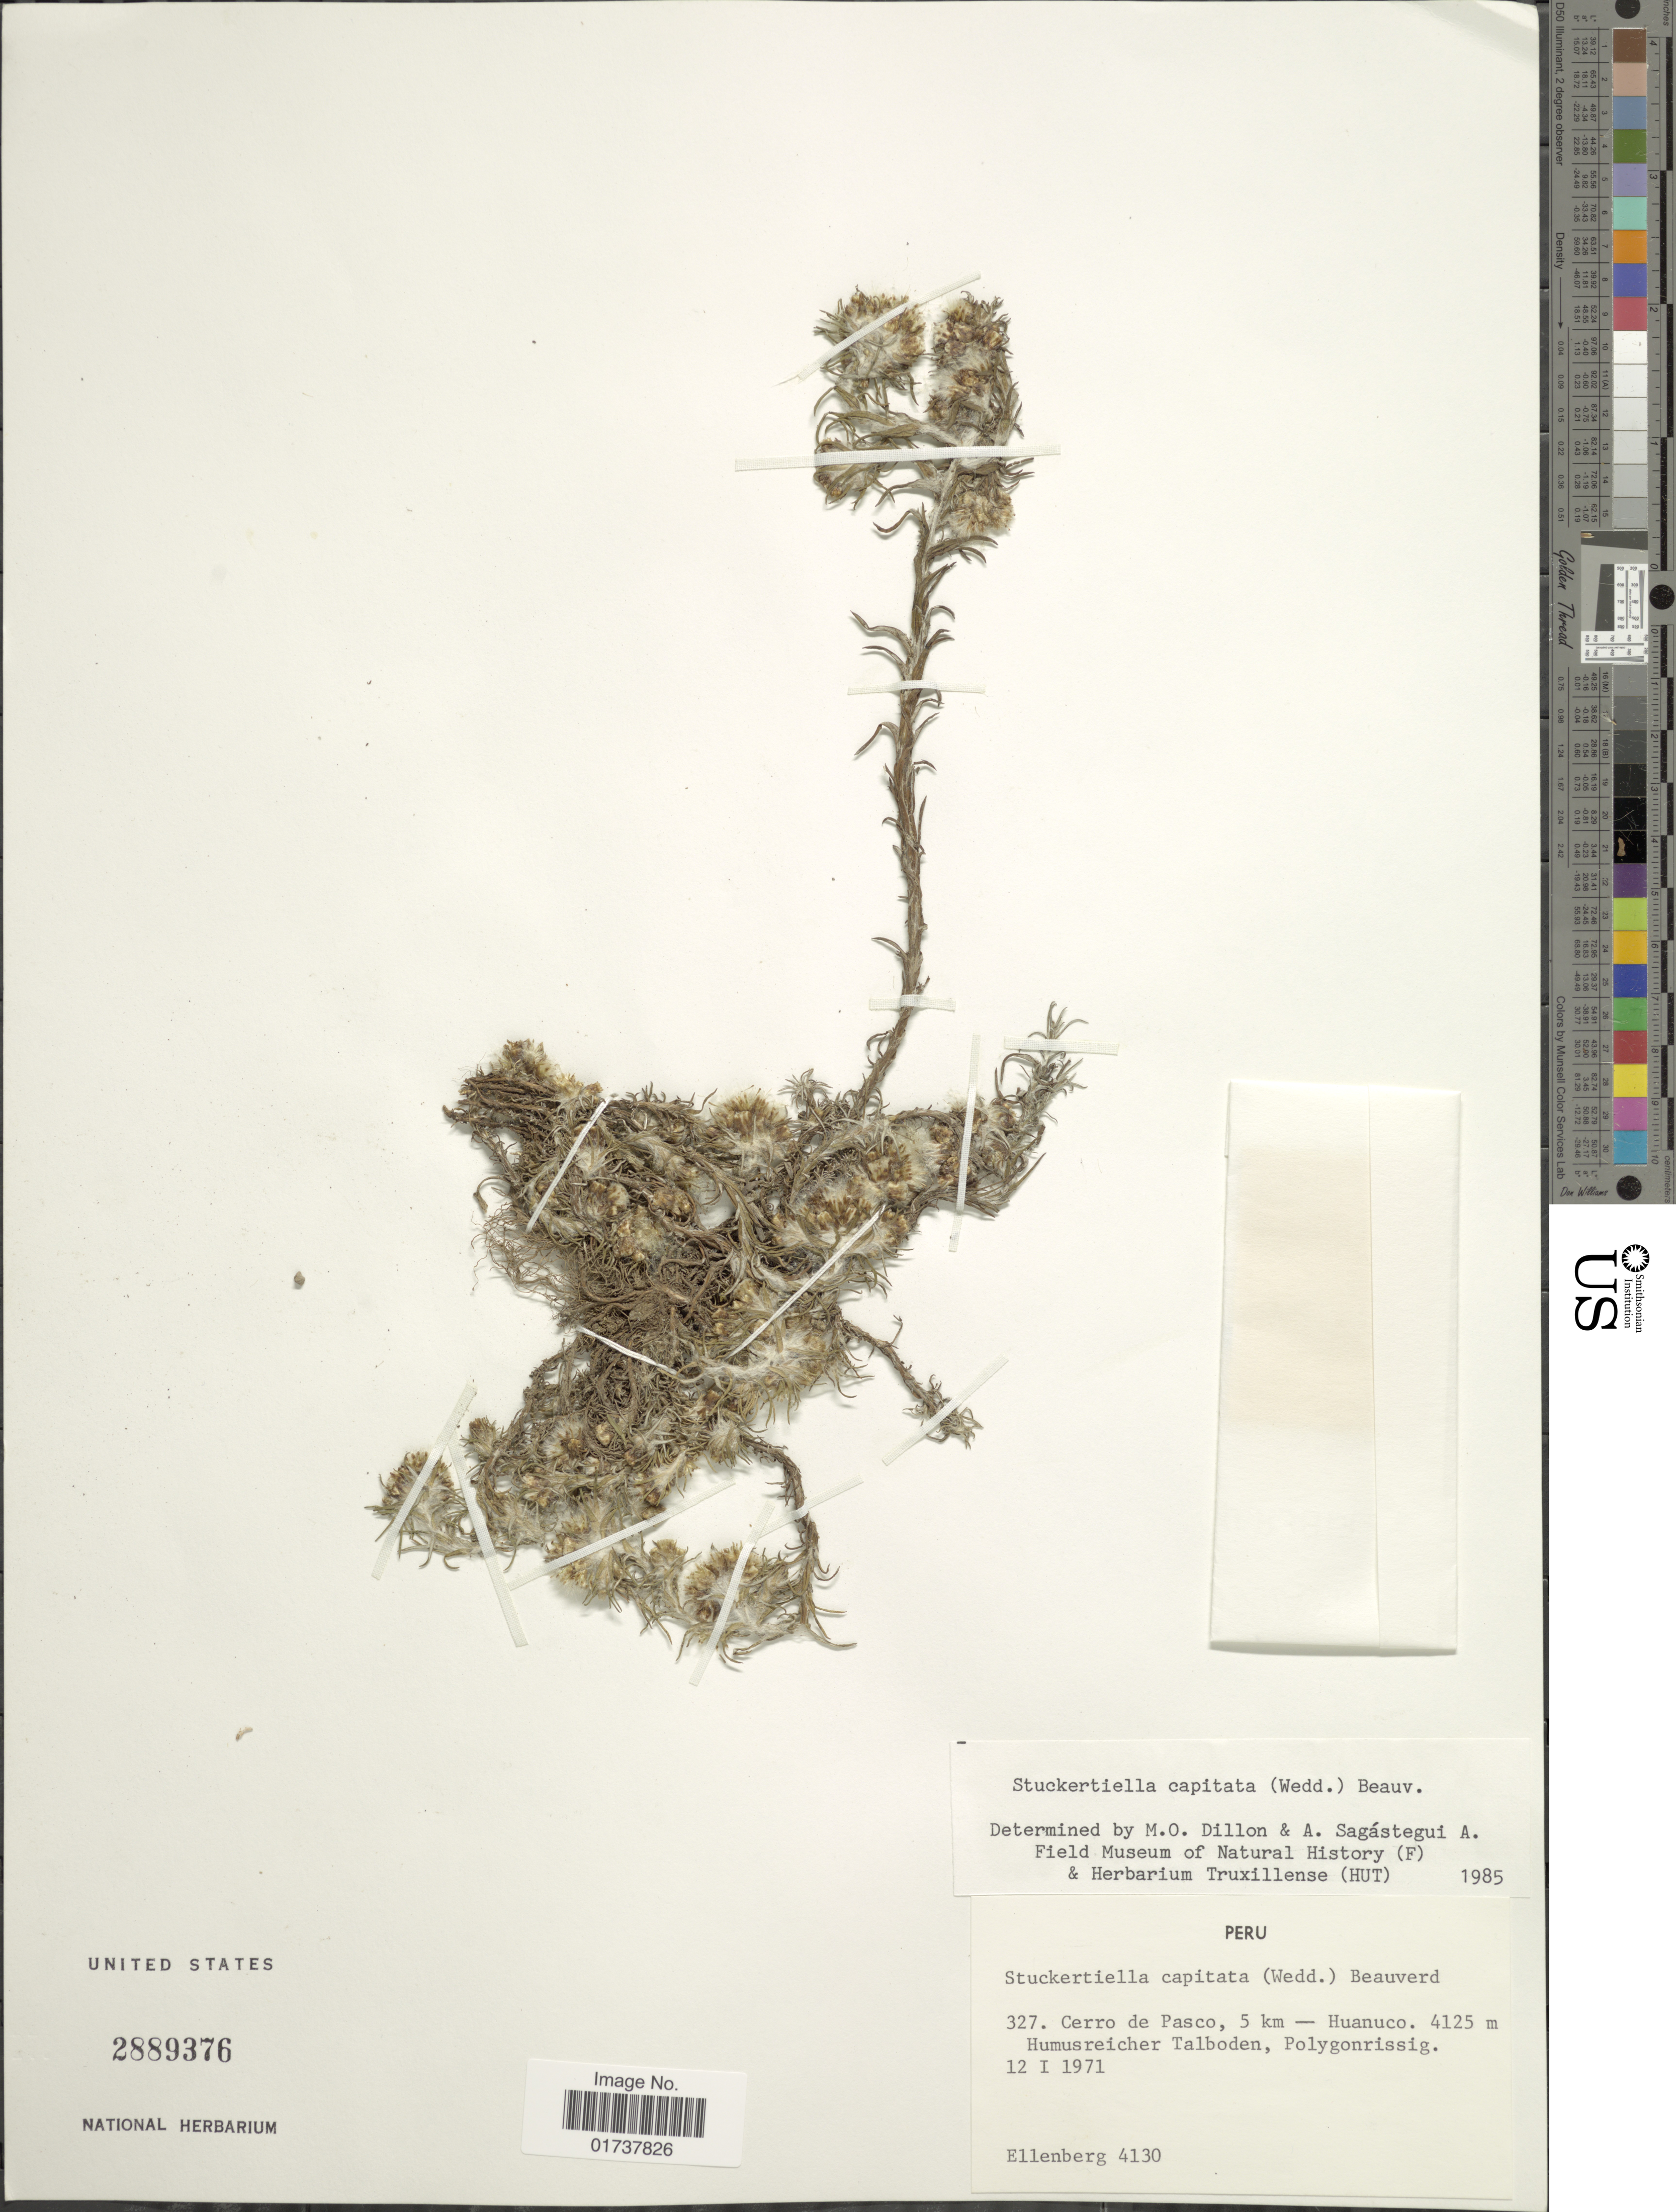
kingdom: Plantae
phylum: Tracheophyta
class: Magnoliopsida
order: Asterales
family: Asteraceae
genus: Stuckertiella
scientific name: Stuckertiella capitata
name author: (Wedd.) P. Beauv.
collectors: H. Ellenberg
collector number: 4130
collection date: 1971-01-12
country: Peru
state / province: Pasco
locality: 5 km - Huanuco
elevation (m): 4125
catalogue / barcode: US 2889376